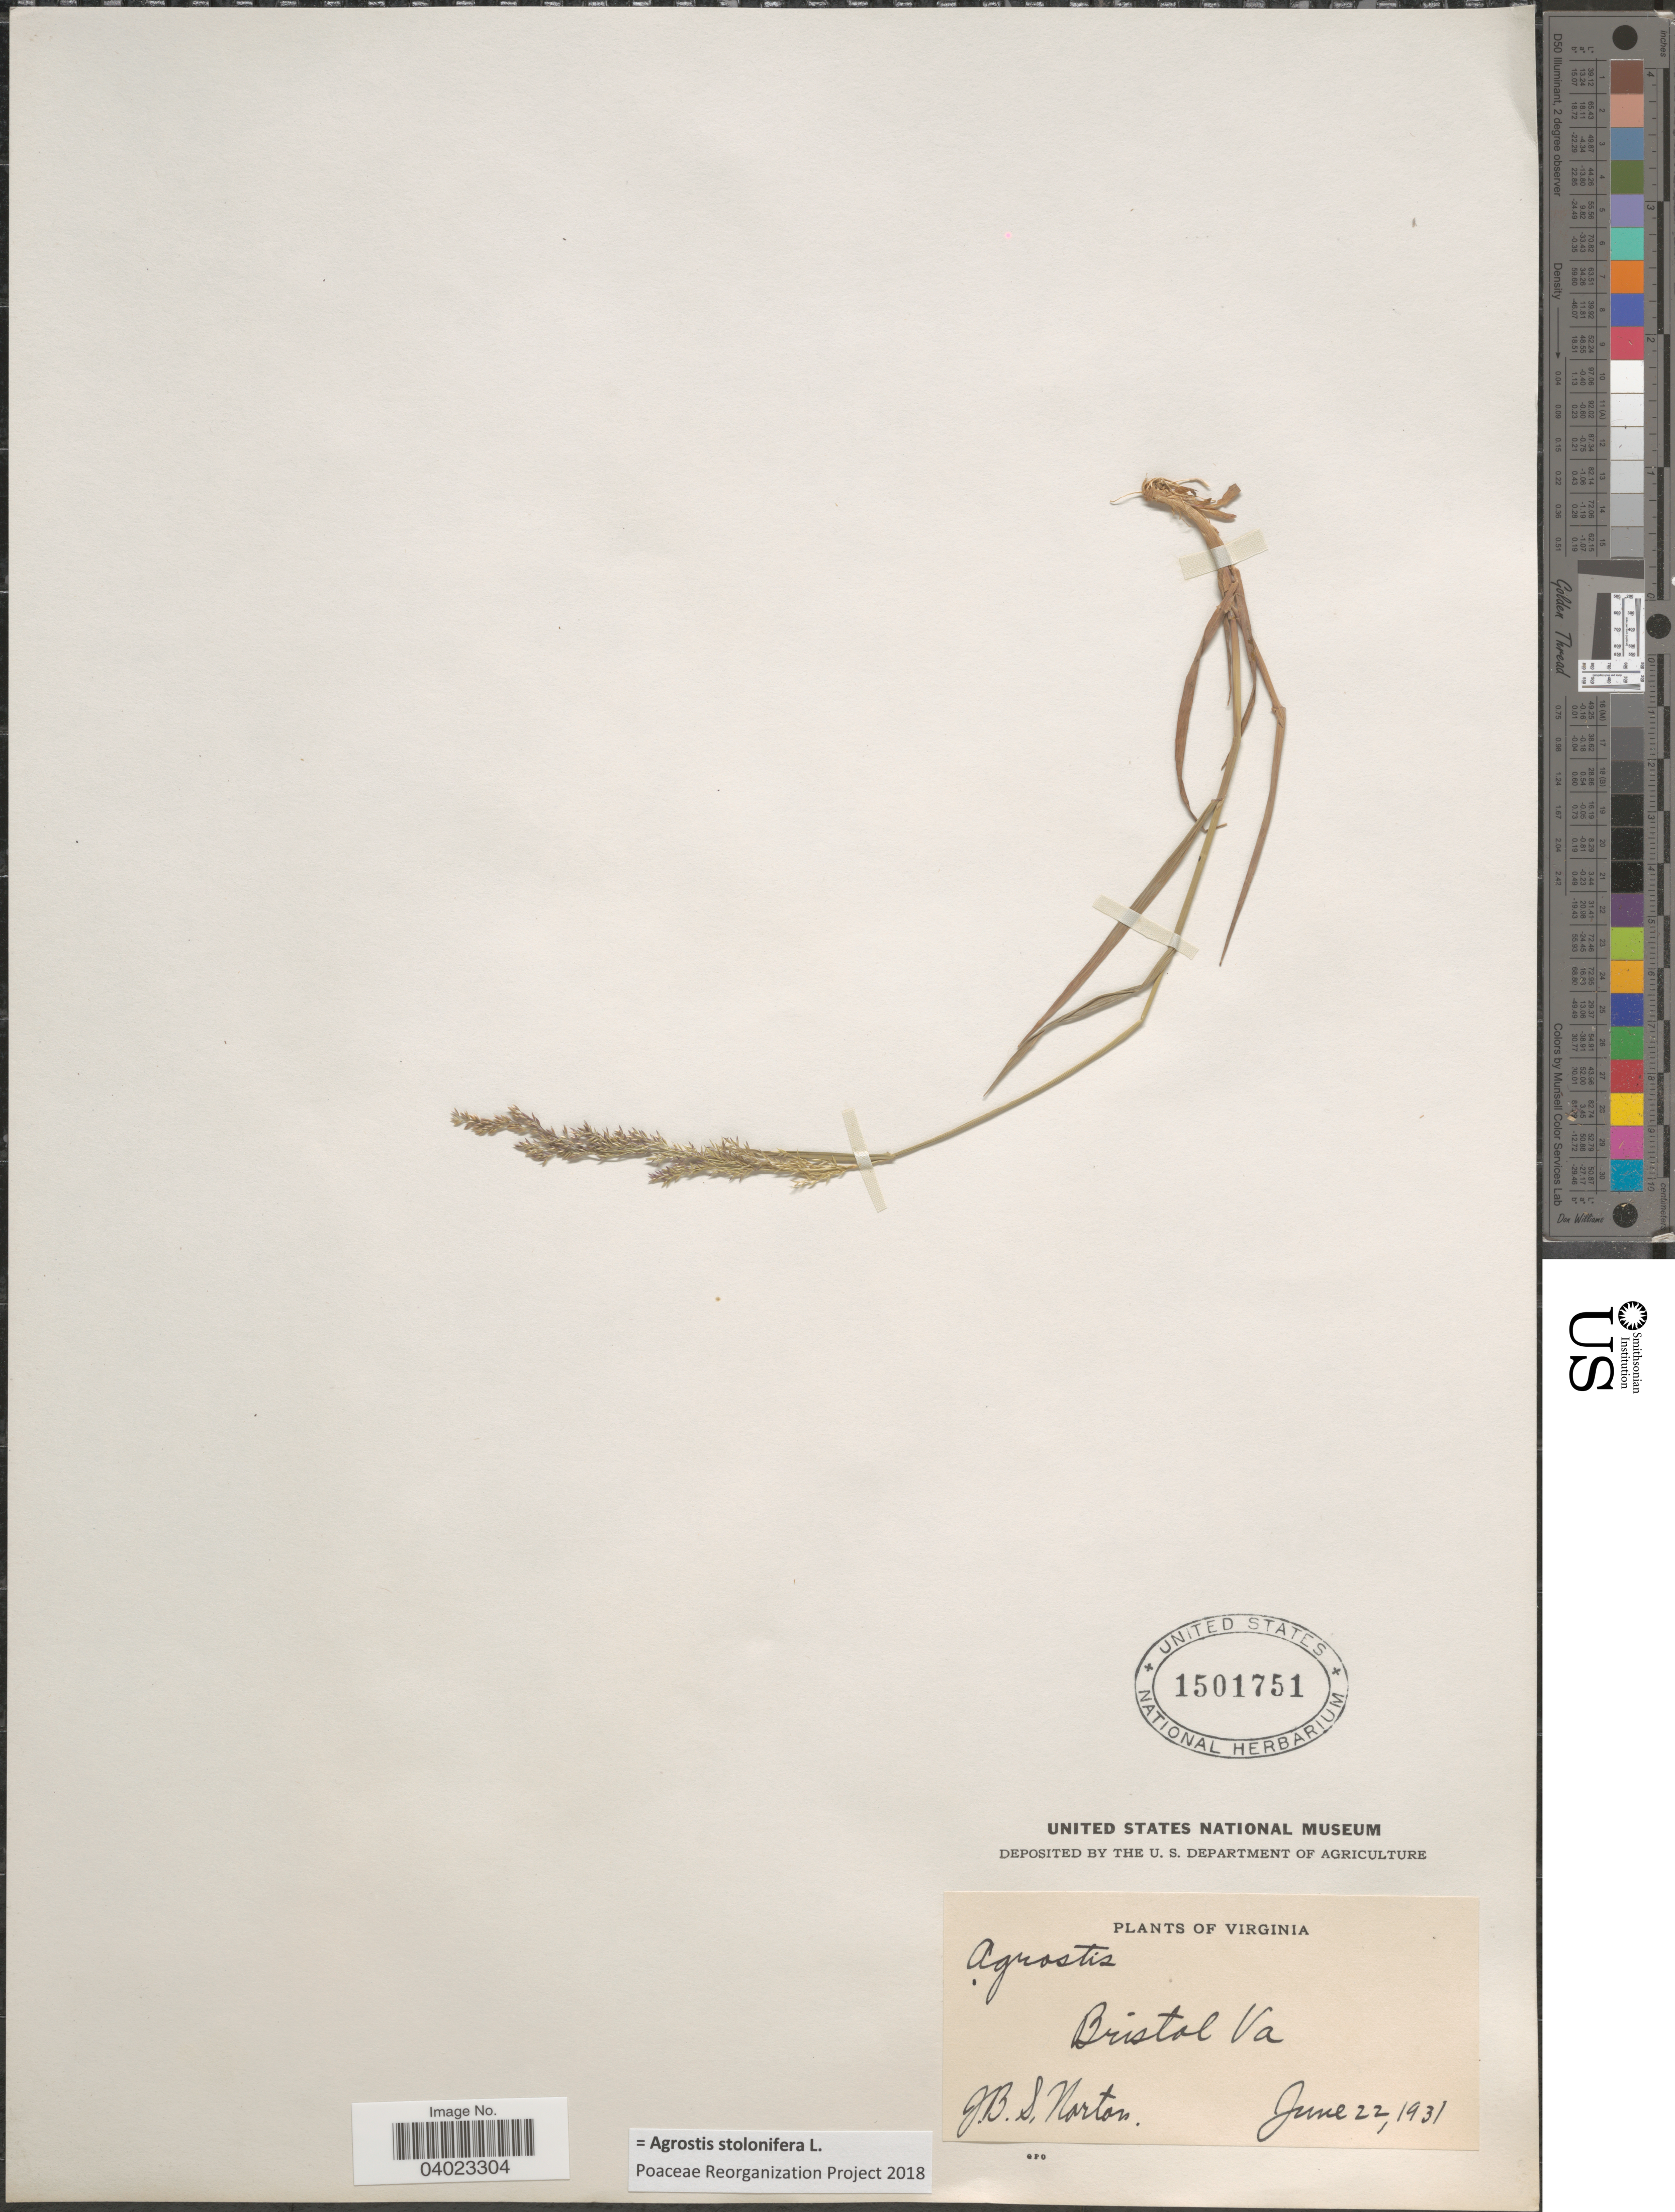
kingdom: Plantae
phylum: Tracheophyta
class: Liliopsida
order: Poales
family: Poaceae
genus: Agrostis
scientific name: Agrostis stolonifera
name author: L.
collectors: J. B. S. Norton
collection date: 1931-06-22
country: United States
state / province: Virginia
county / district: City of Bristol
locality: Bristol.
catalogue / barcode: US 1501751